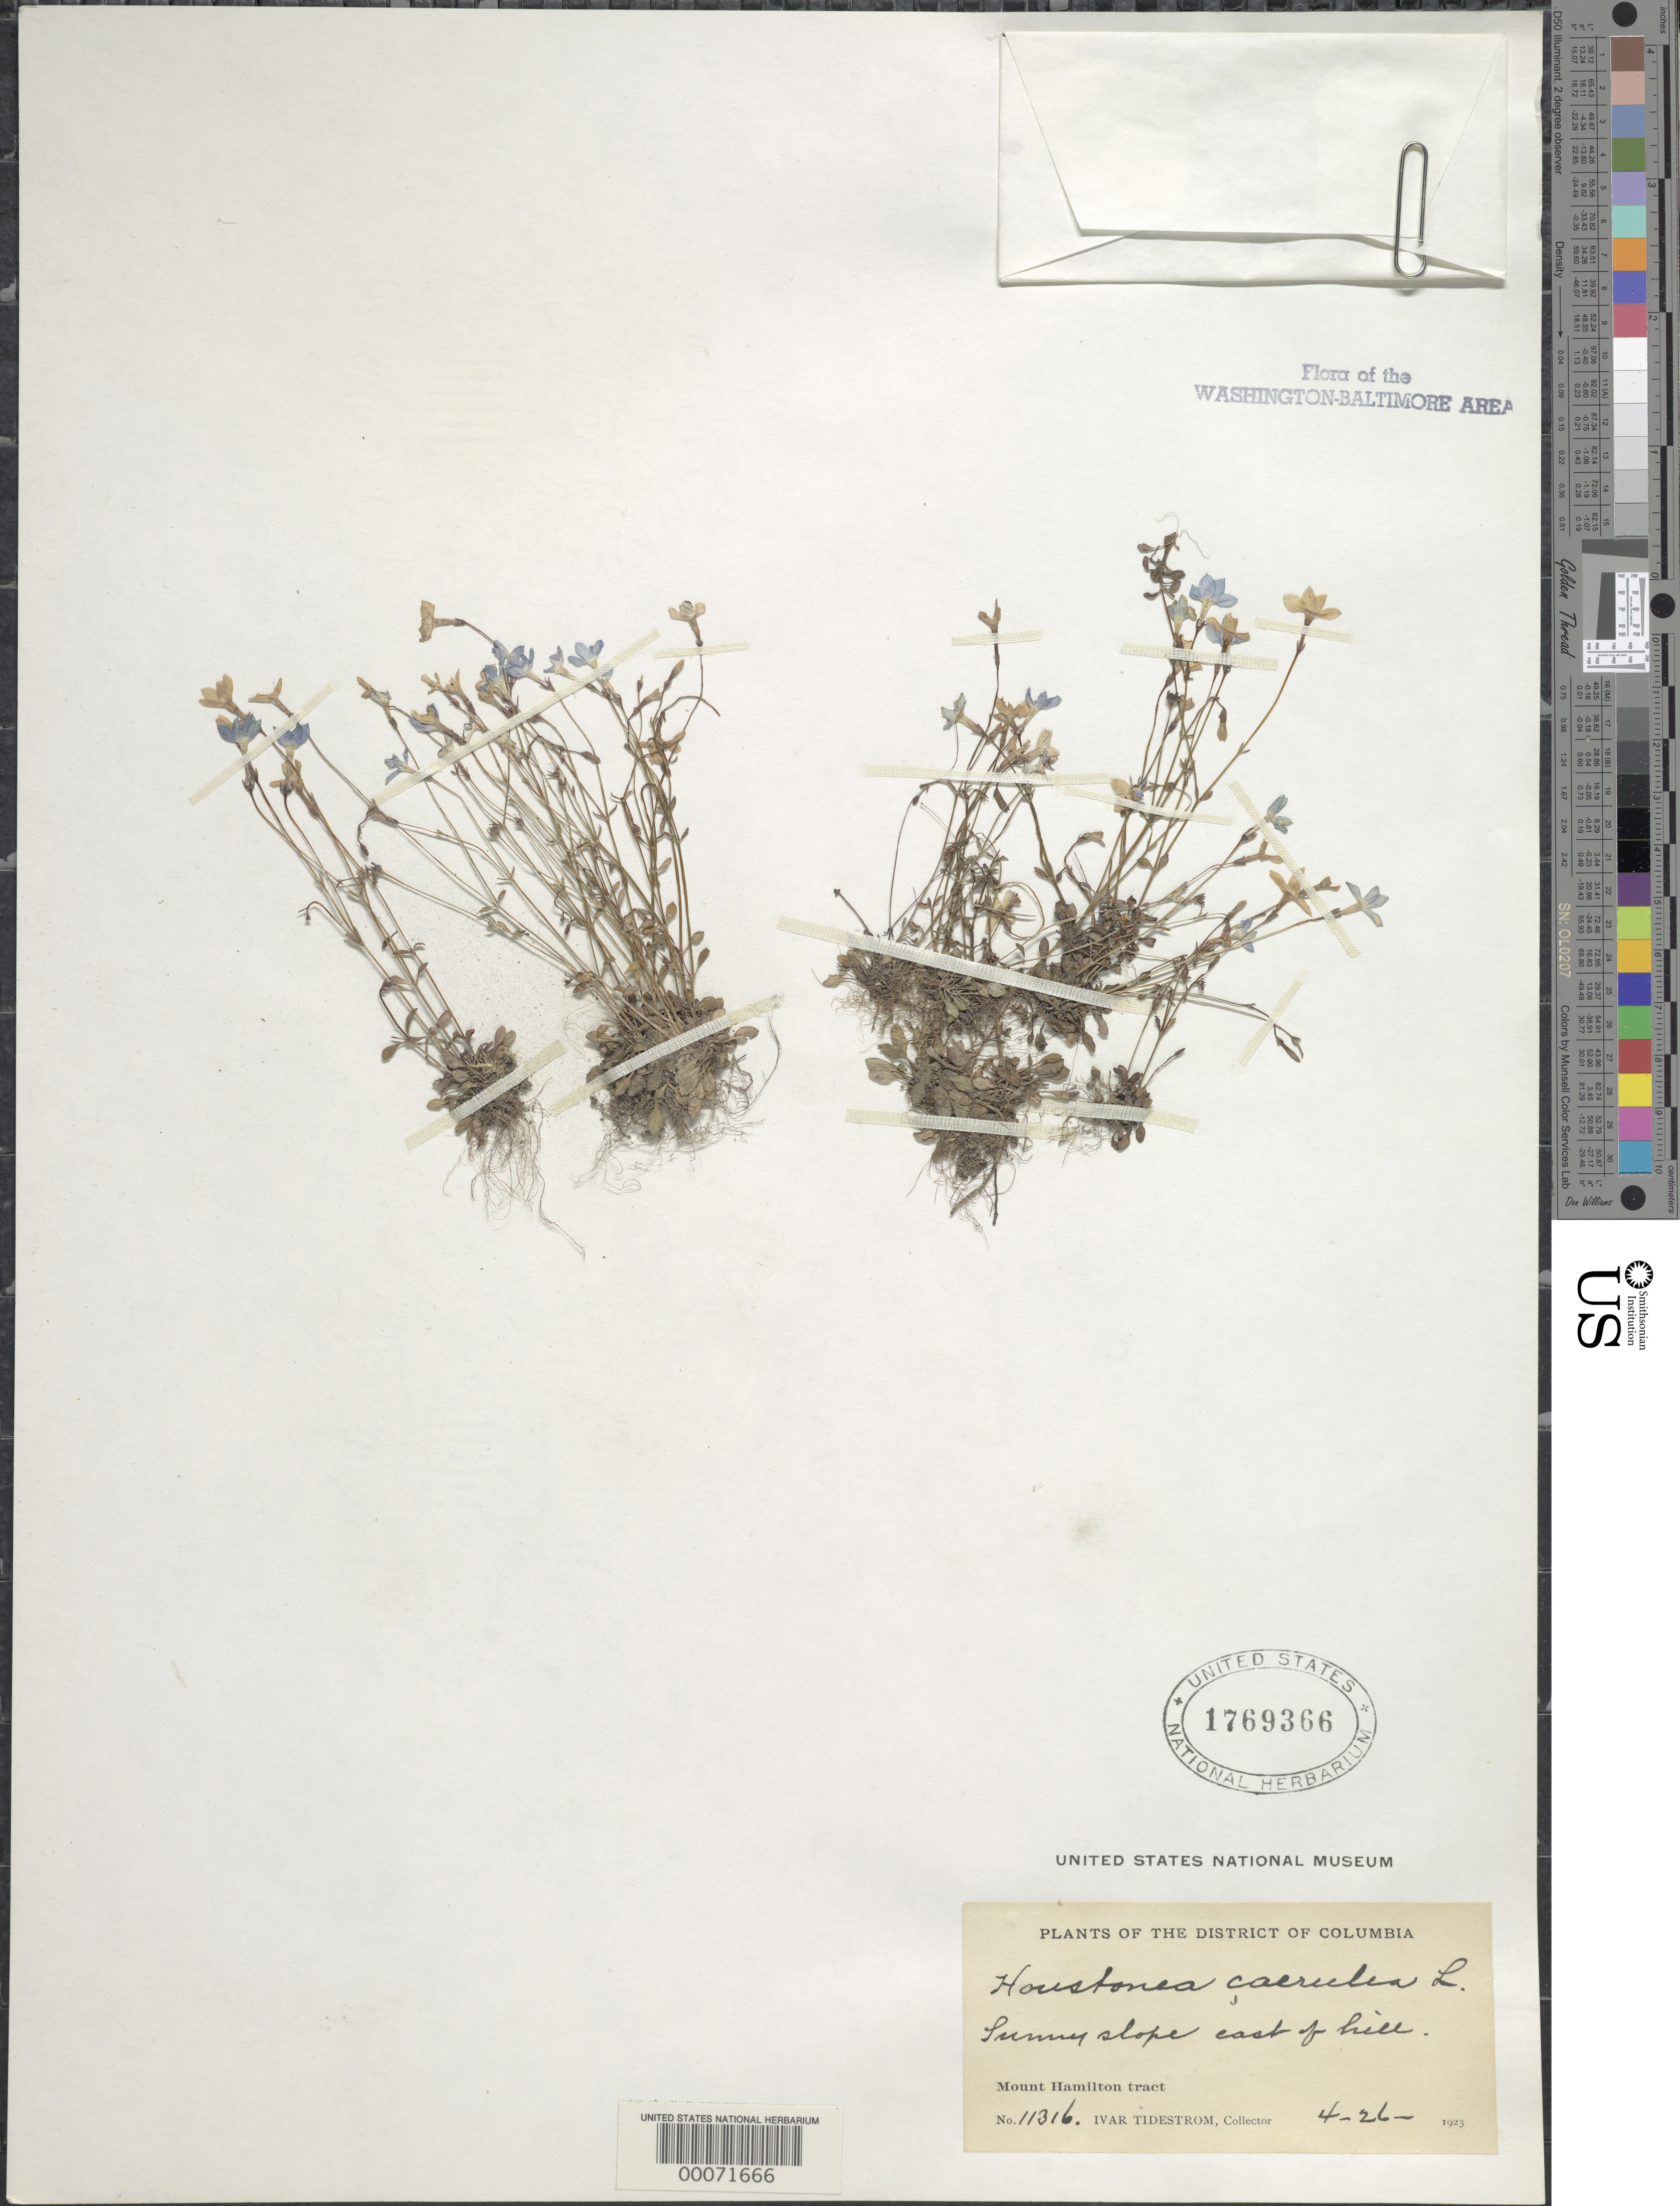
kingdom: Plantae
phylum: Tracheophyta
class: Magnoliopsida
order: Gentianales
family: Rubiaceae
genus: Houstonia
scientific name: Houstonia caerulea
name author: L.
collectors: I. F. Tidestrom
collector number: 11316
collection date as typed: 26 Apr 1923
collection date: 1923-04-26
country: United States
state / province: District of Columbia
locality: Mount Hamilton Tract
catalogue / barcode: US 1769366